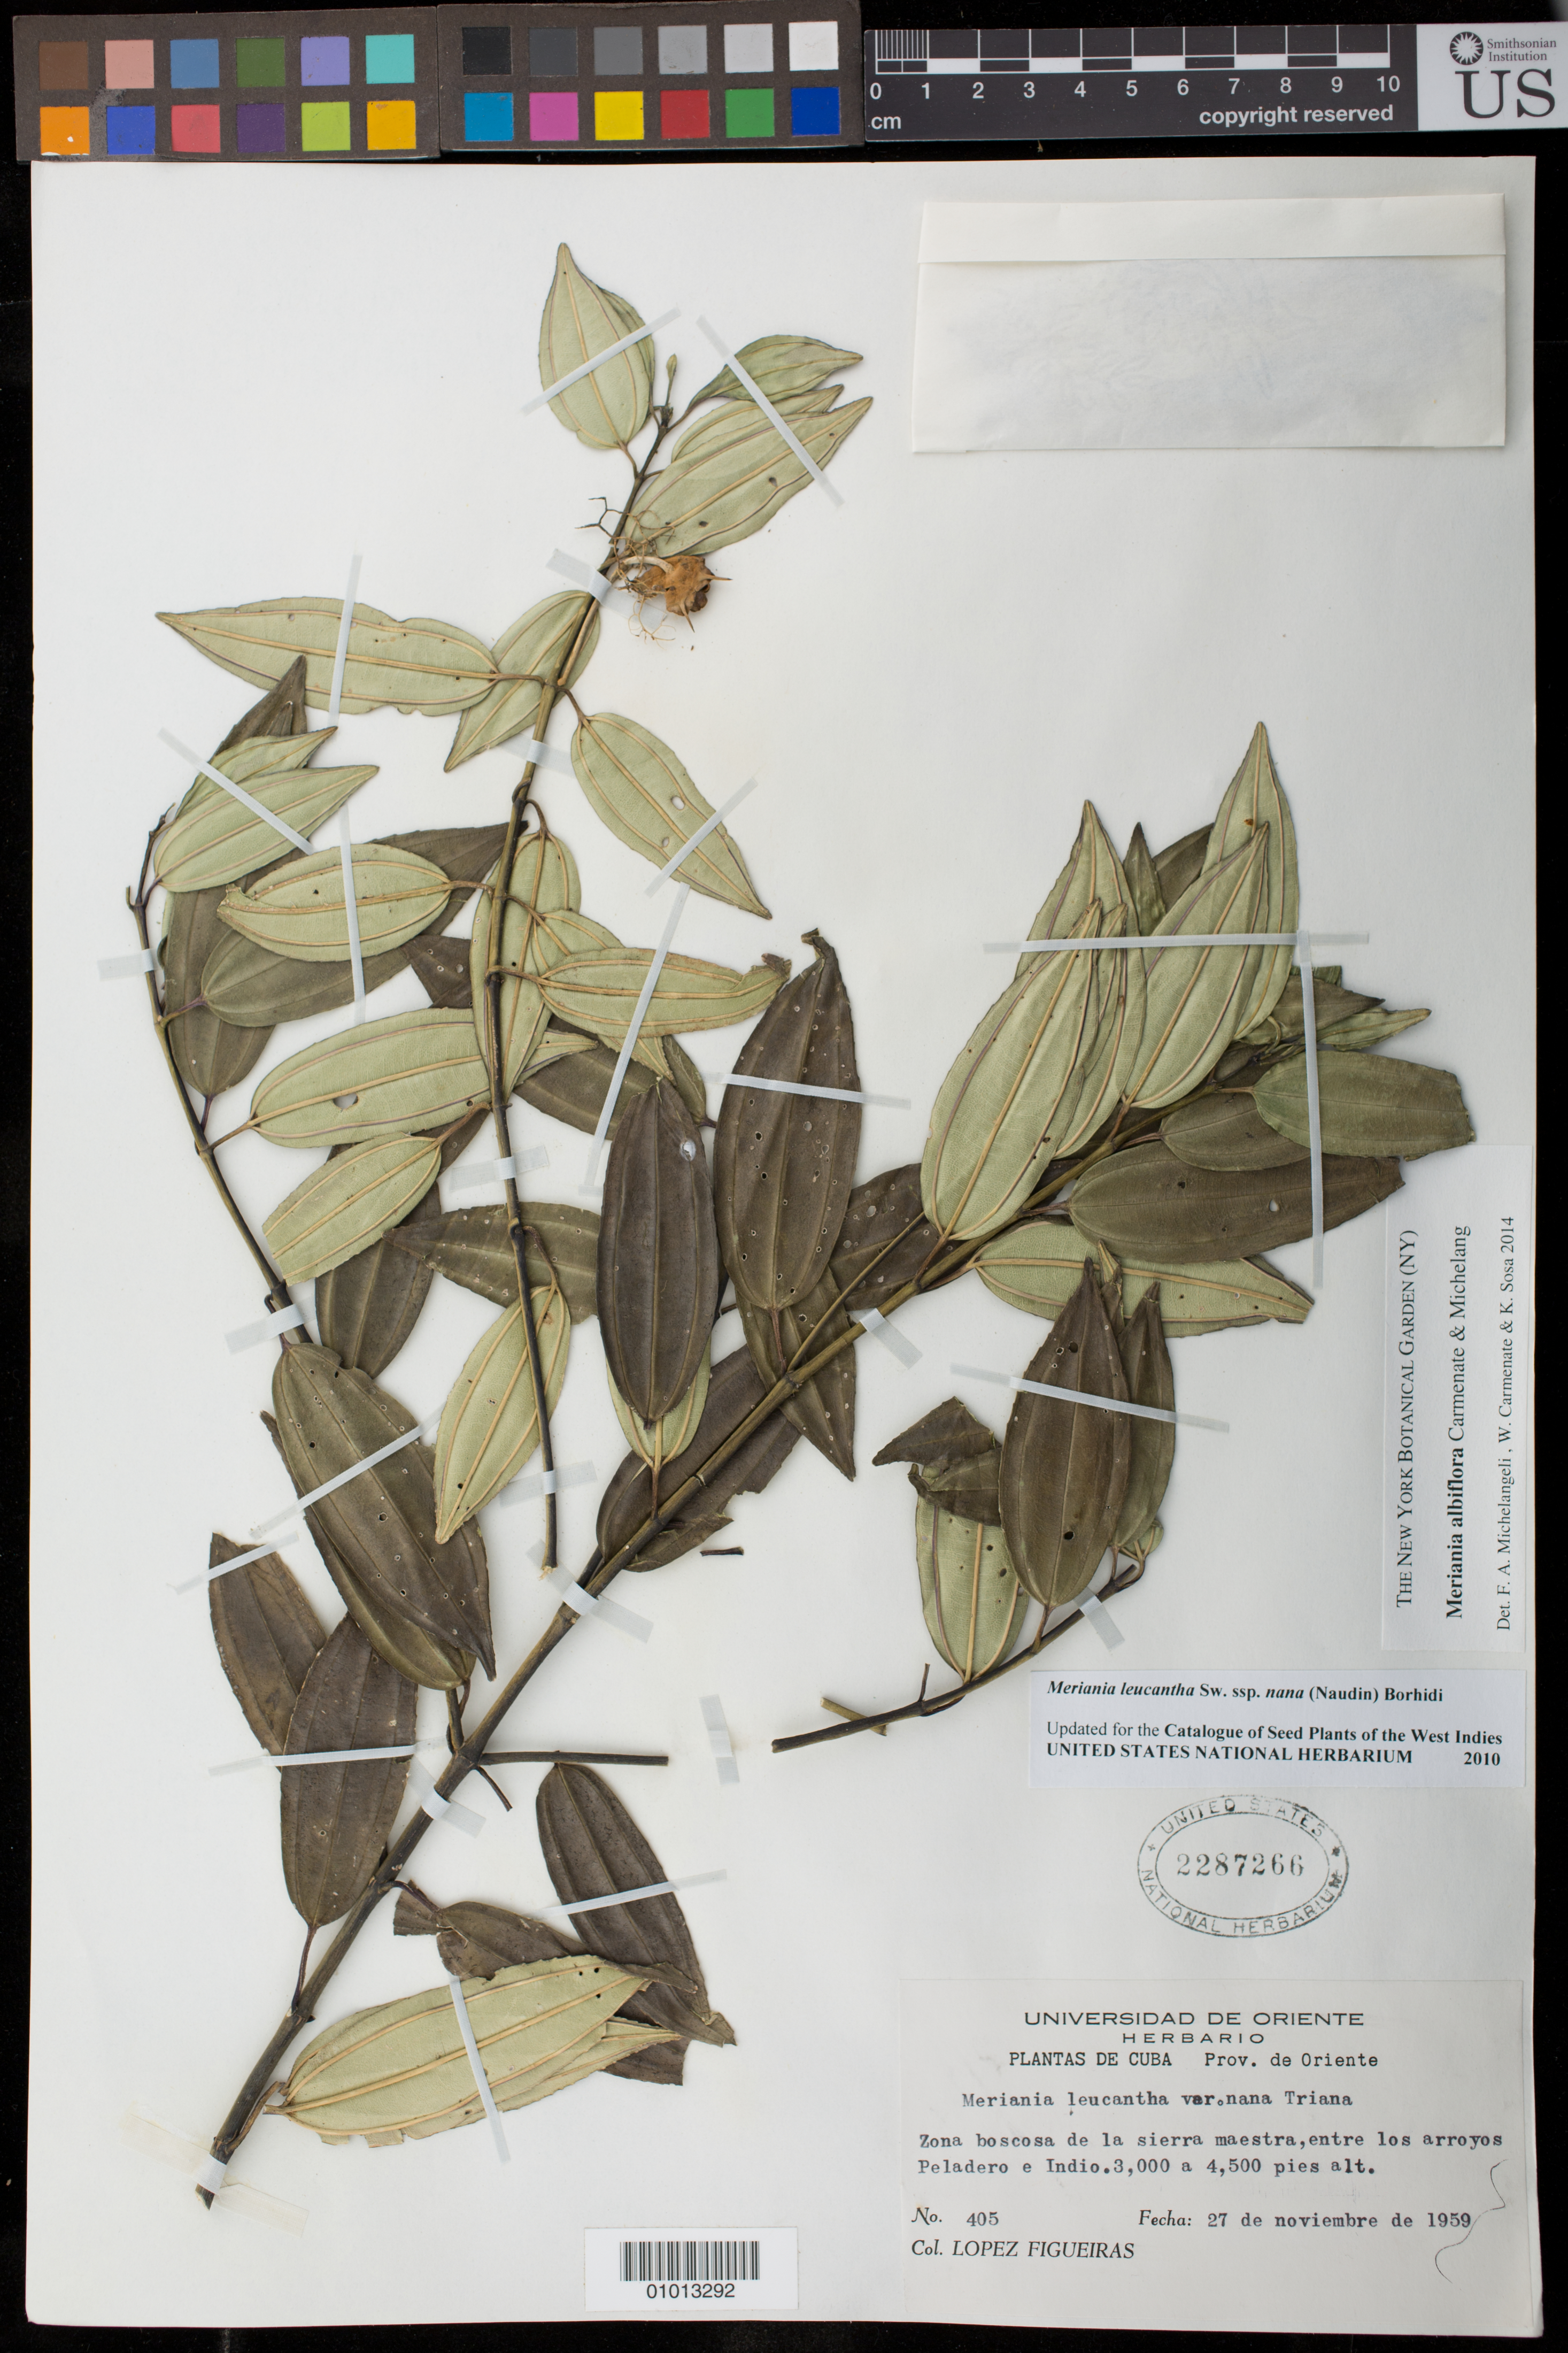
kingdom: Plantae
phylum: Tracheophyta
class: Magnoliopsida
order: Myrtales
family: Melastomataceae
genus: Meriania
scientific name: Meriania albiflora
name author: Carmenate & Michelang.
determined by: Michelangeli, F. A.; Carmenate, W.; Sosa, K.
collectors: M. López Figueiras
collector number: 405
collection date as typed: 27 Nov 1959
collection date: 1959-11-27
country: Cuba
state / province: Guantánamo / Santiago de Cuba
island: Cuba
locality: Sierra Maestra, entre los arroyos Peladero e Indio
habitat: Zona boscosa de la sierra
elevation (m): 914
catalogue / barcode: US 2287266